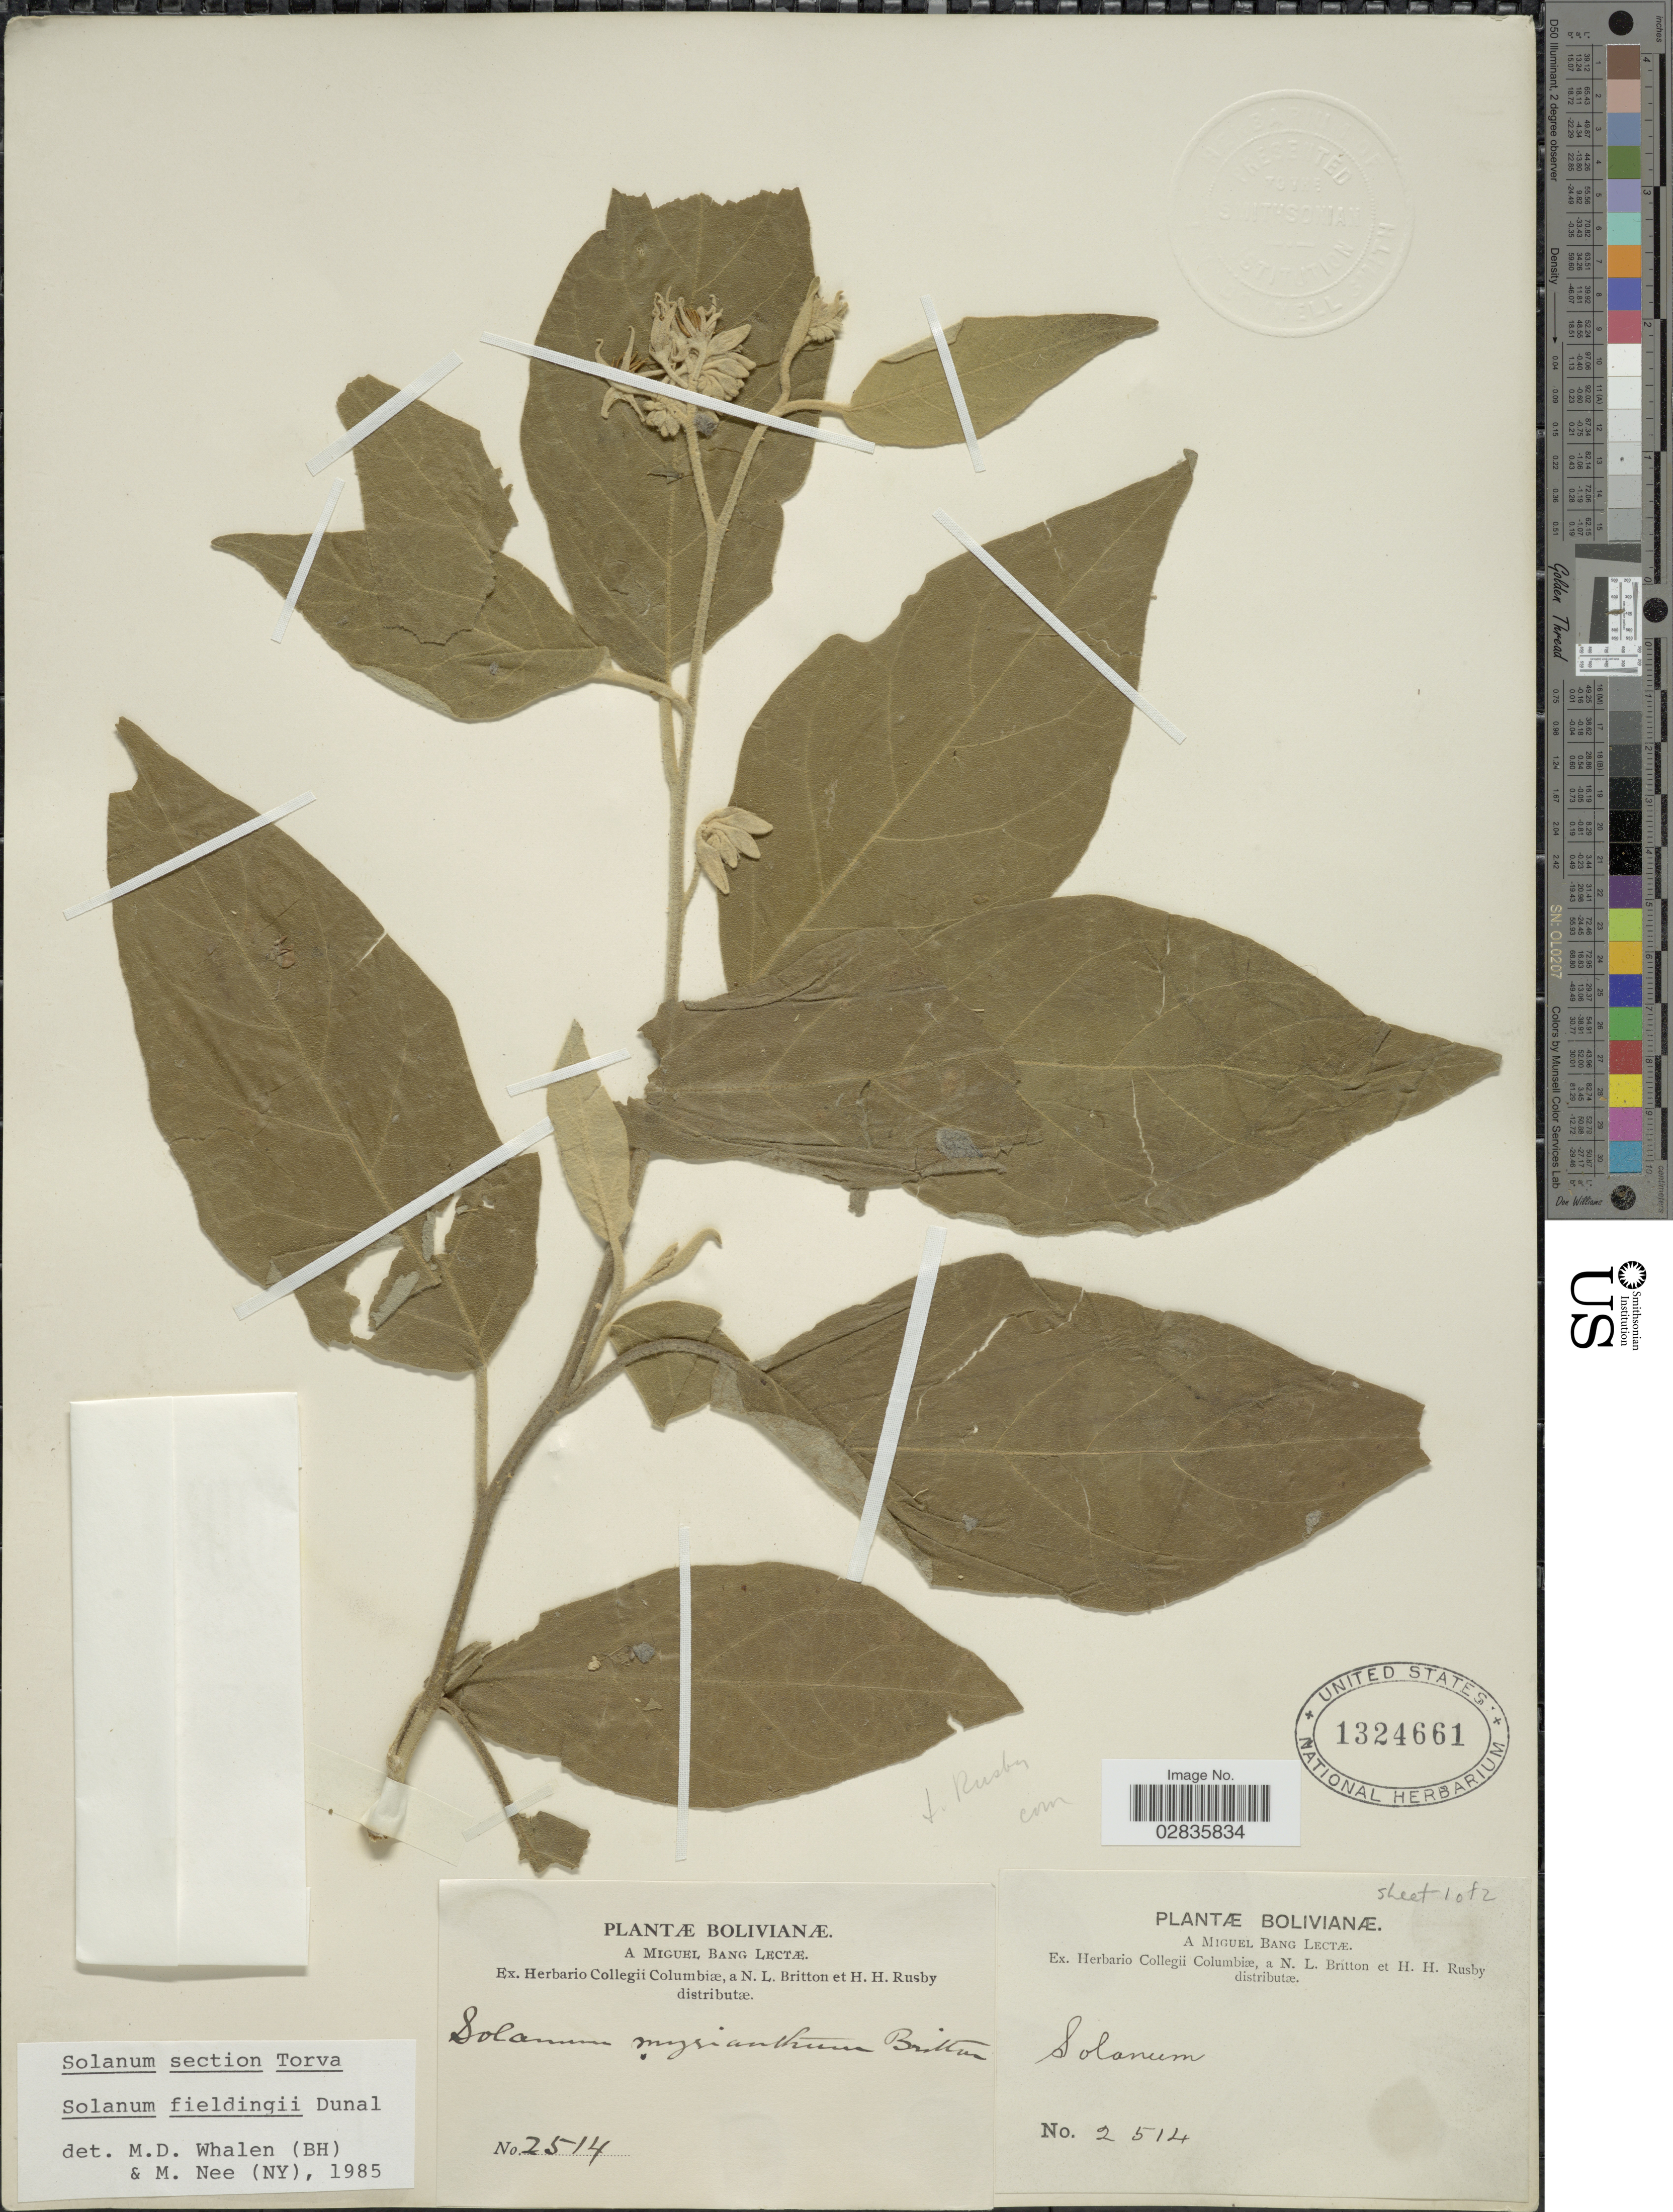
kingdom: Plantae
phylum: Tracheophyta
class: Magnoliopsida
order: Solanales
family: Solanaceae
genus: Solanum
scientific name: Solanum fieldingii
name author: Moric. ex Dunal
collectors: M. Bang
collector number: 2514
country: Bolivia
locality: Bolivianæ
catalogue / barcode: US 1324661